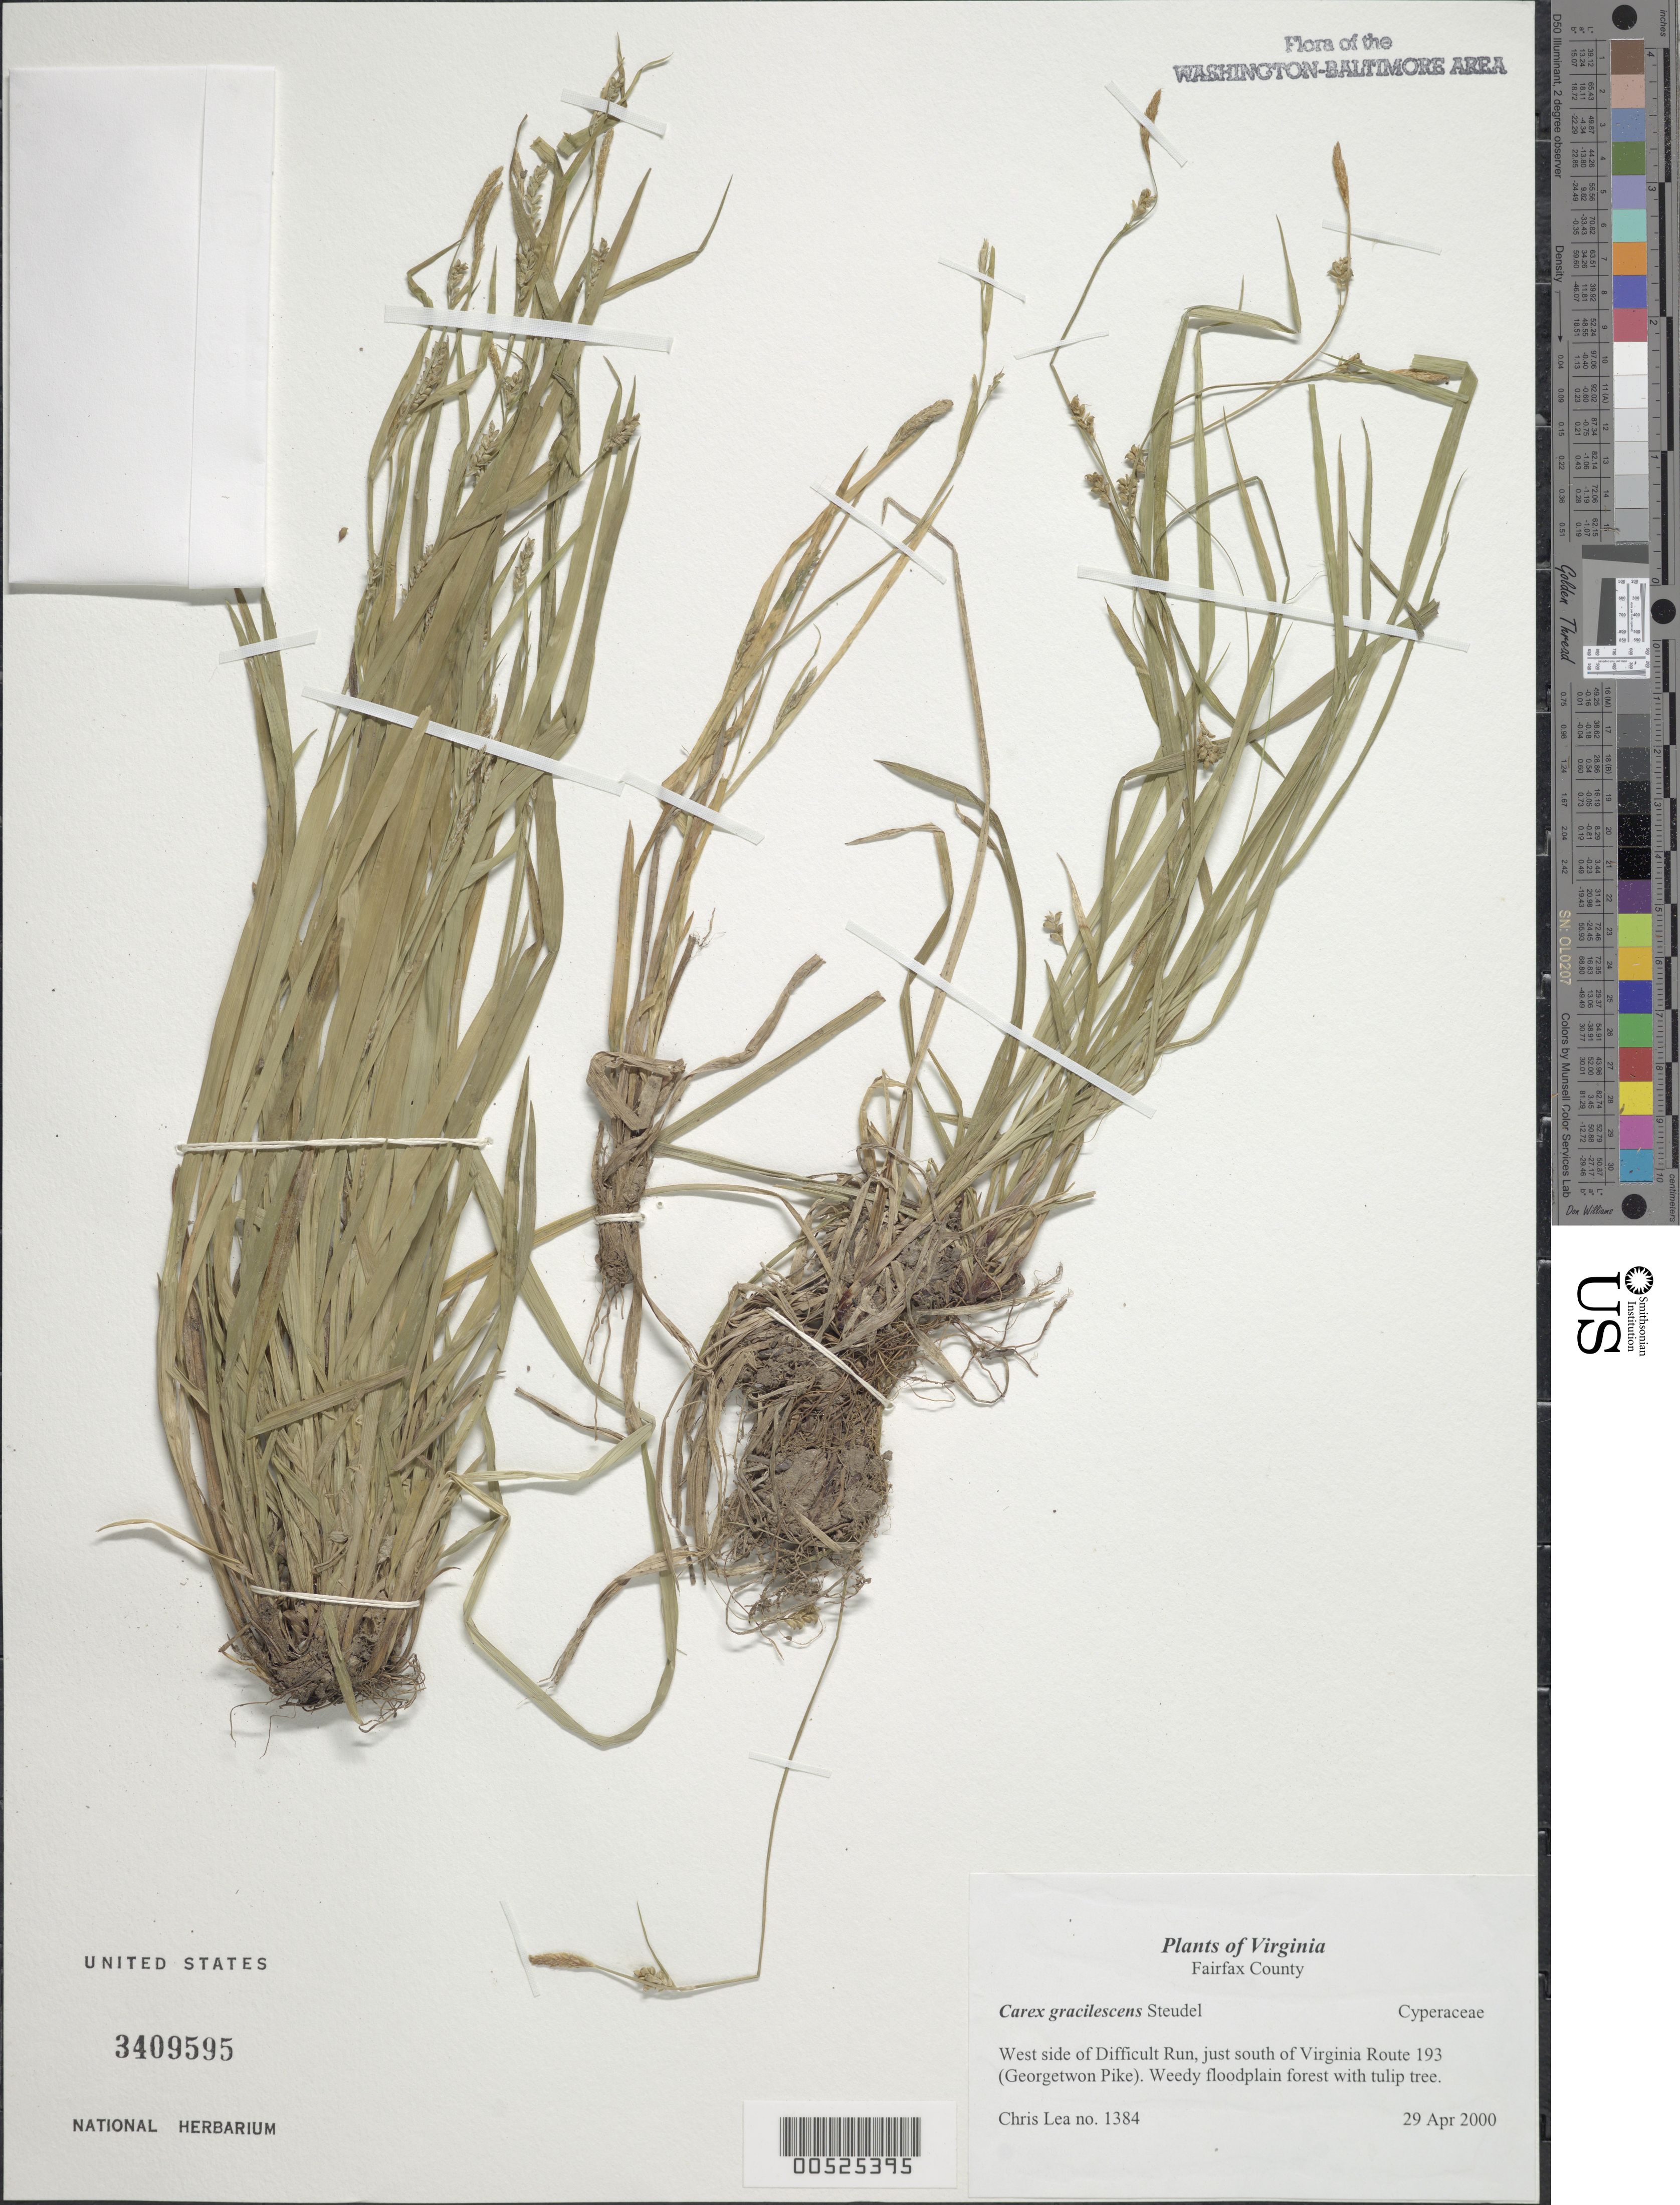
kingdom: Plantae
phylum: Tracheophyta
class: Liliopsida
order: Poales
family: Cyperaceae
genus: Carex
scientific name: Carex gracilescens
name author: Steud.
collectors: C. Lea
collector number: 1384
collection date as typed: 29 Apr 2000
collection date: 2000-04-29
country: United States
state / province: Virginia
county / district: Fairfax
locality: West side of Difficult Run, just south of Virginia Route 193 (Georgetown Pike).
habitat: Weedy floodplain forest with tulip tree.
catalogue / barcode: US 3409595